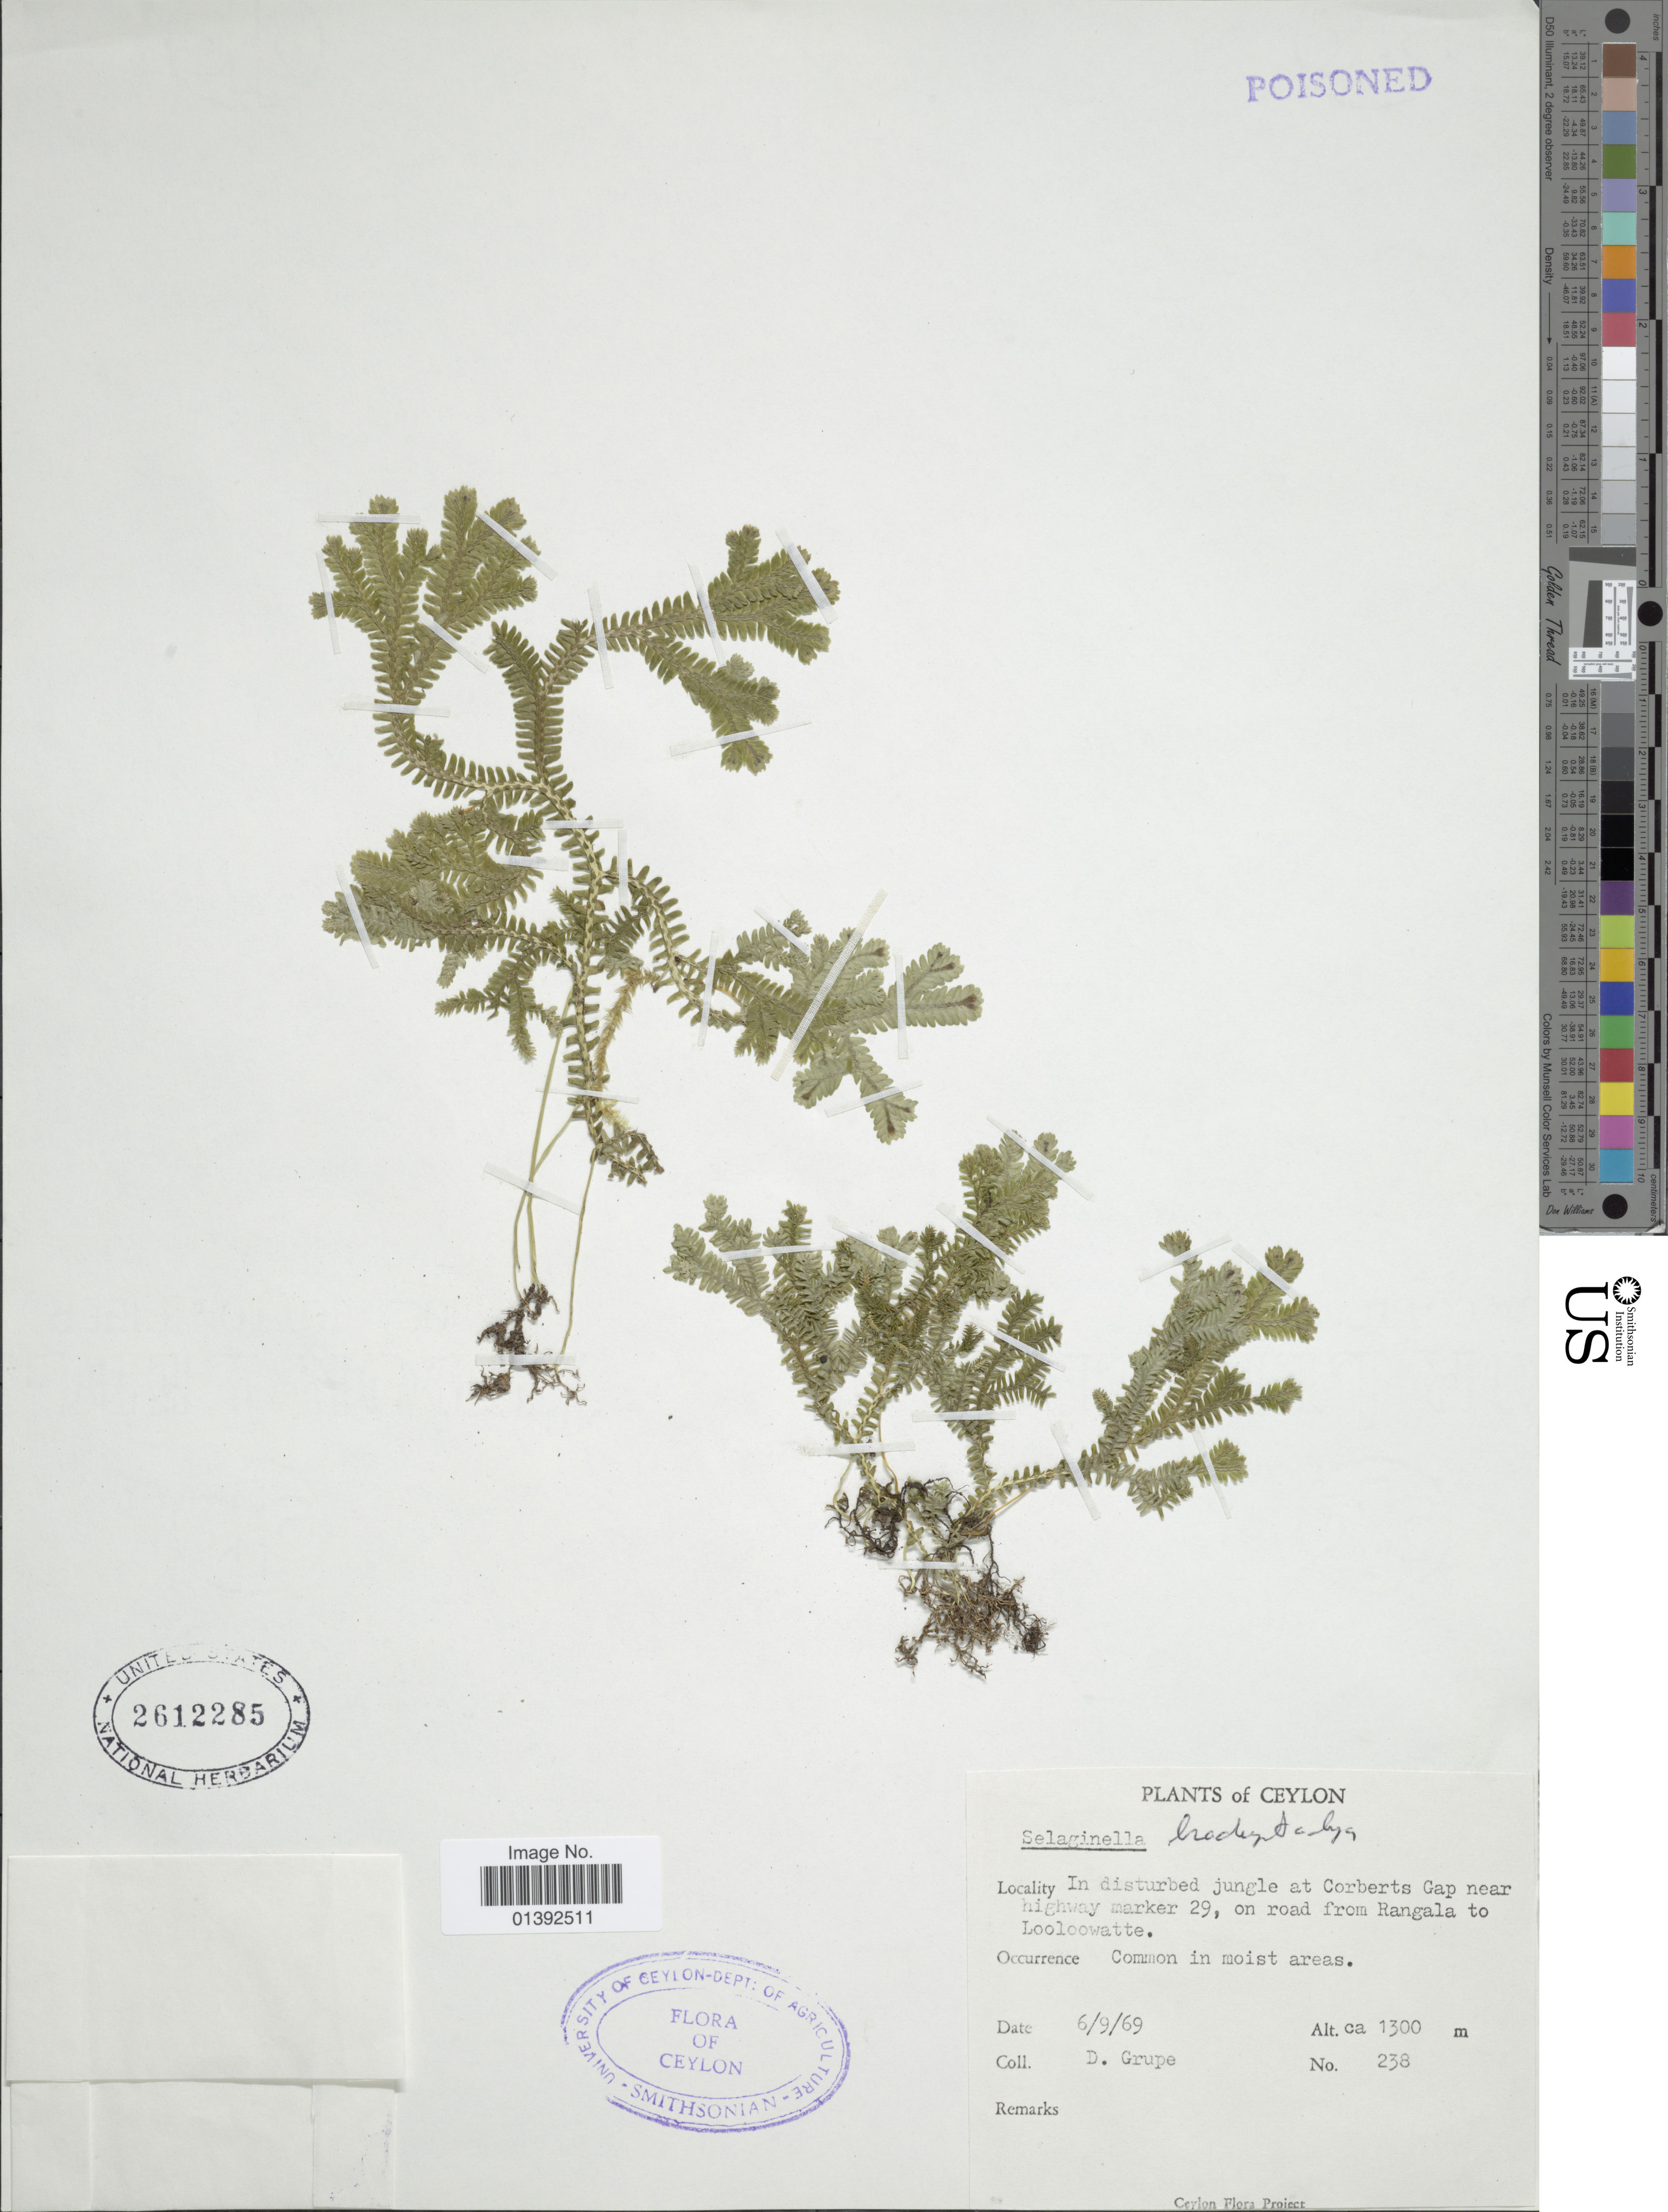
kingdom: Plantae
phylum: Tracheophyta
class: Lycopodiopsida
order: Selaginellales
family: Selaginellaceae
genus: Selaginella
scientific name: Selaginella brachystachya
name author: (Hook. & Grev.) Spring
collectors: D. Grupe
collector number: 238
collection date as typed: Transcribed d/m/y: 6/9/69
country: Sri Lanka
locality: Ceylon, in disturbed jungle at Corberta Gap near highway marker 29, on road from Rangala to Looloowatte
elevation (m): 1300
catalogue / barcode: US 2612285